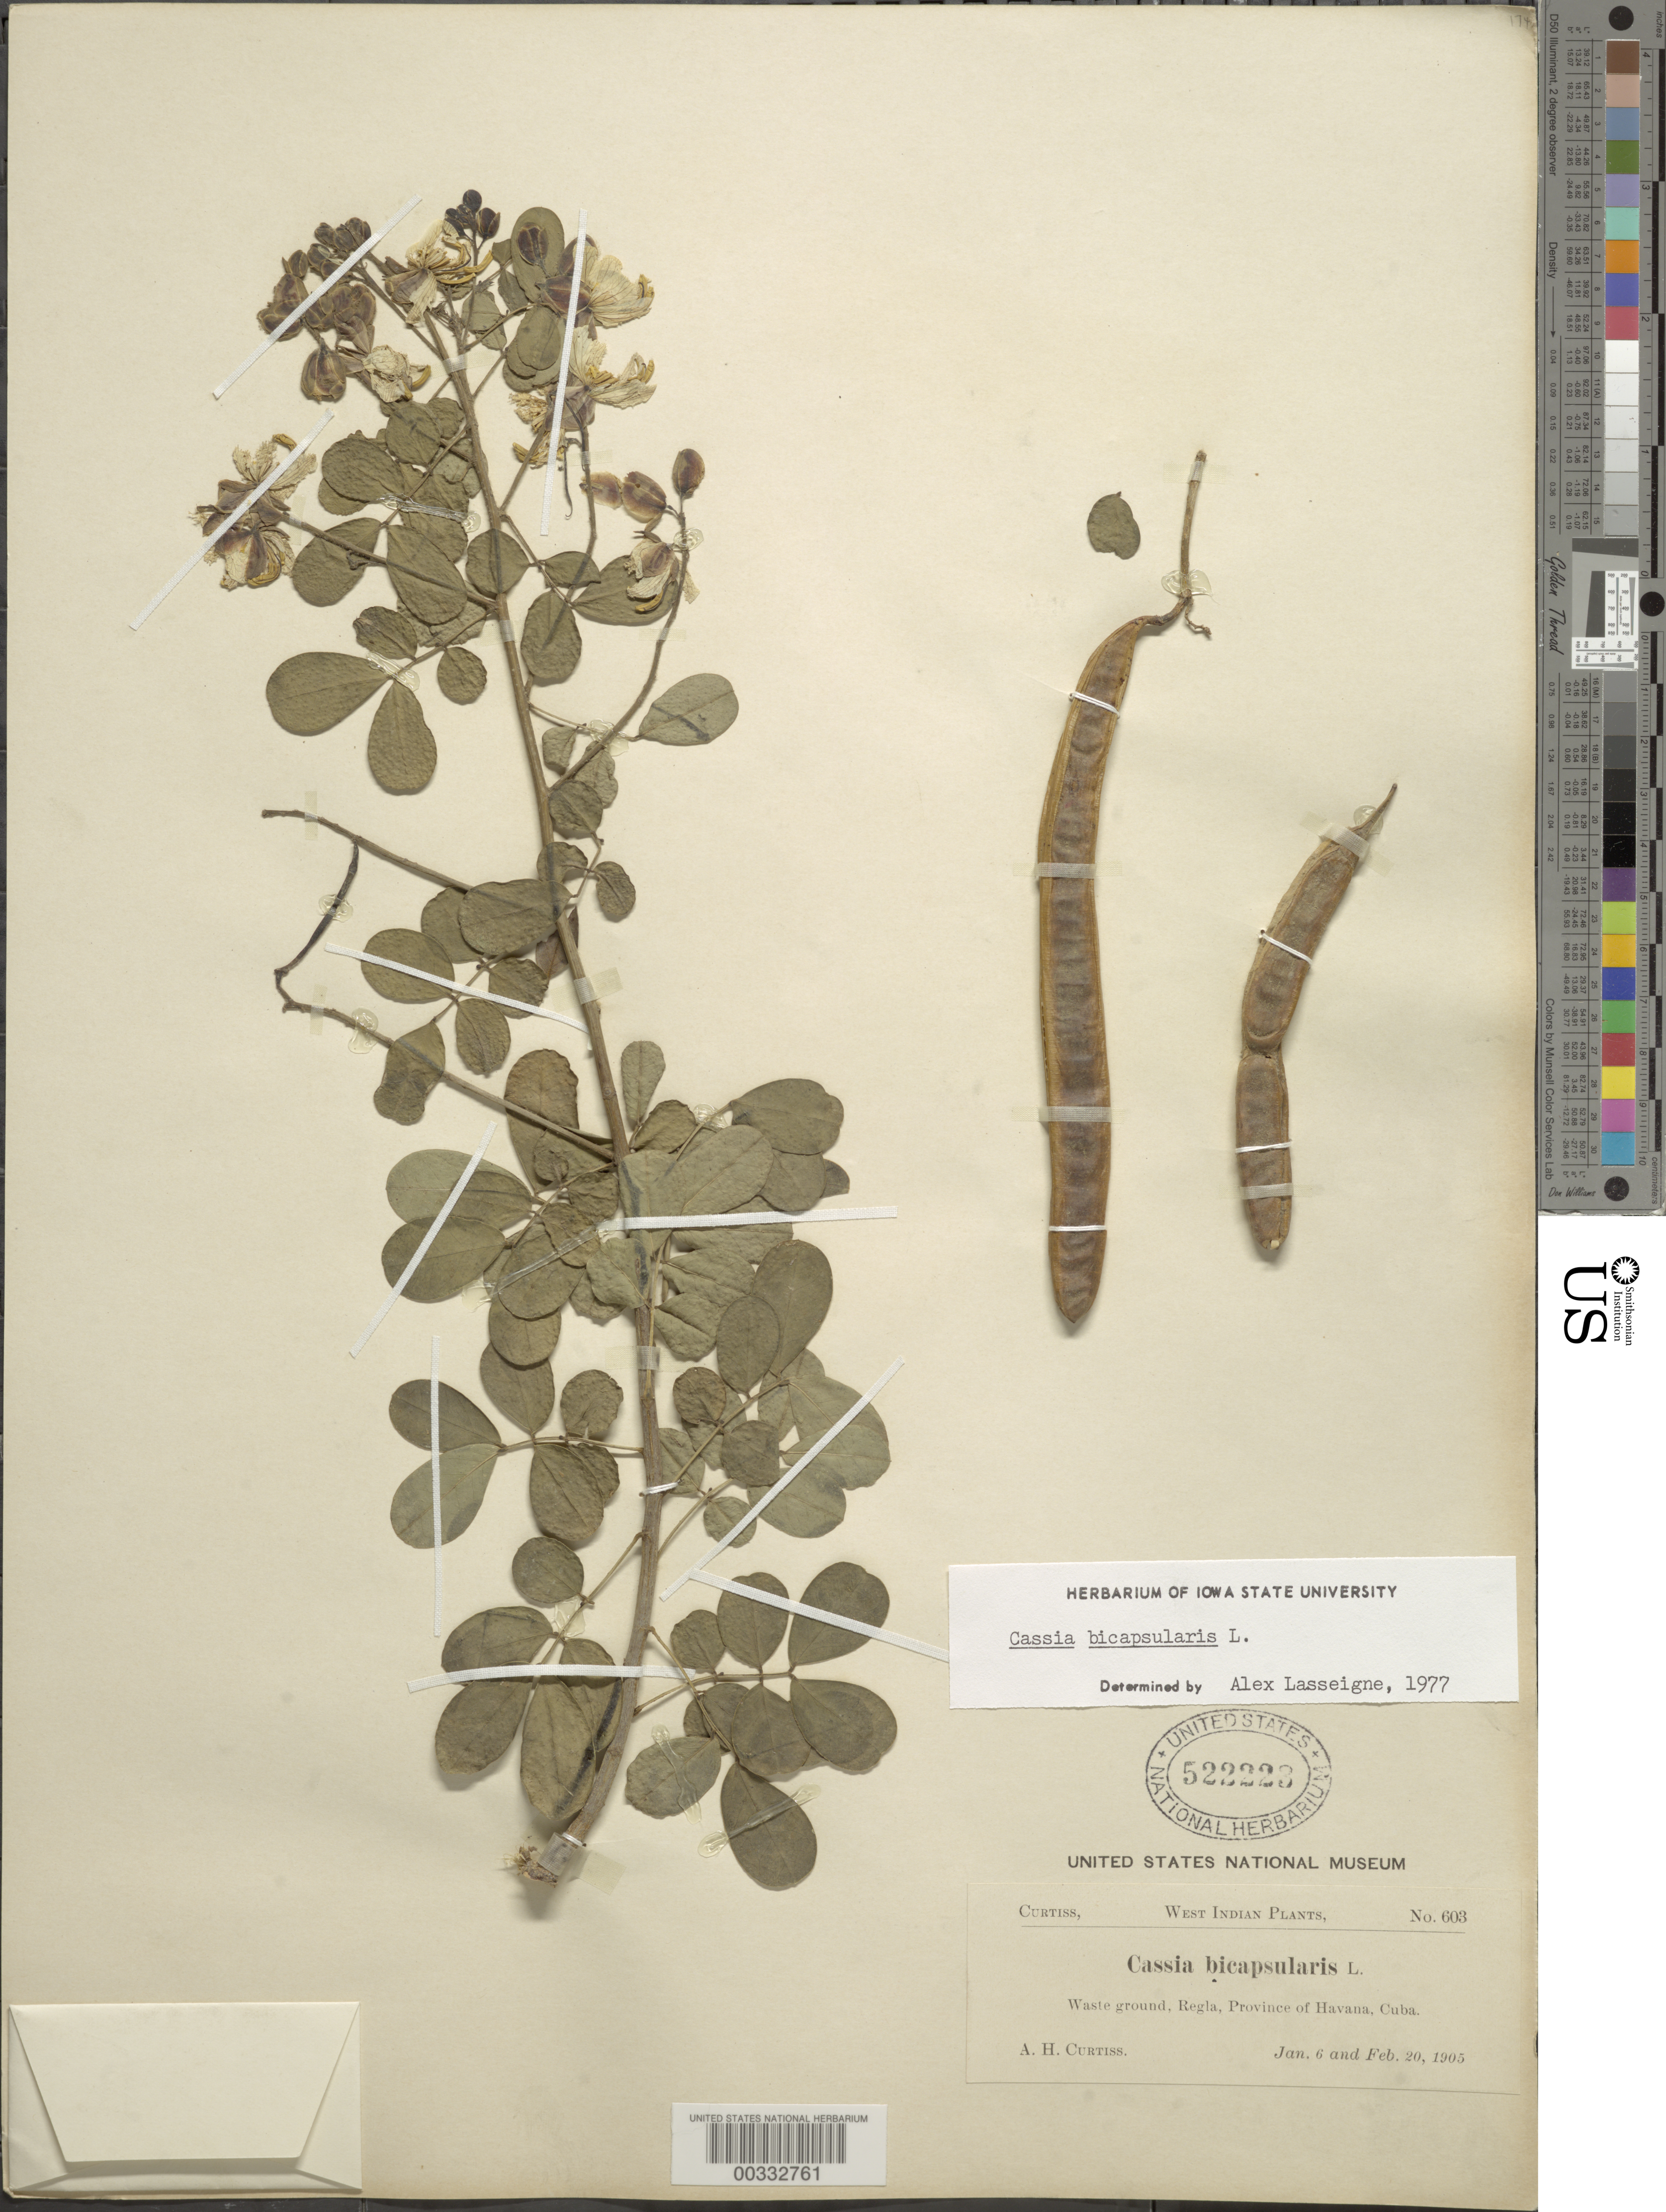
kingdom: Plantae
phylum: Tracheophyta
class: Magnoliopsida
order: Fabales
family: Fabaceae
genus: Senna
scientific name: Senna bicapsularis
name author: (L.) Roxb.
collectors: A. H. Curtiss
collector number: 603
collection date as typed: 06 Jan 1905 and 20 Feb 1905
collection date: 1905-01-06,1905-02-20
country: Cuba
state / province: La Habana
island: Greater Antilles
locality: Regla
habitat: Waste ground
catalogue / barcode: US 522223